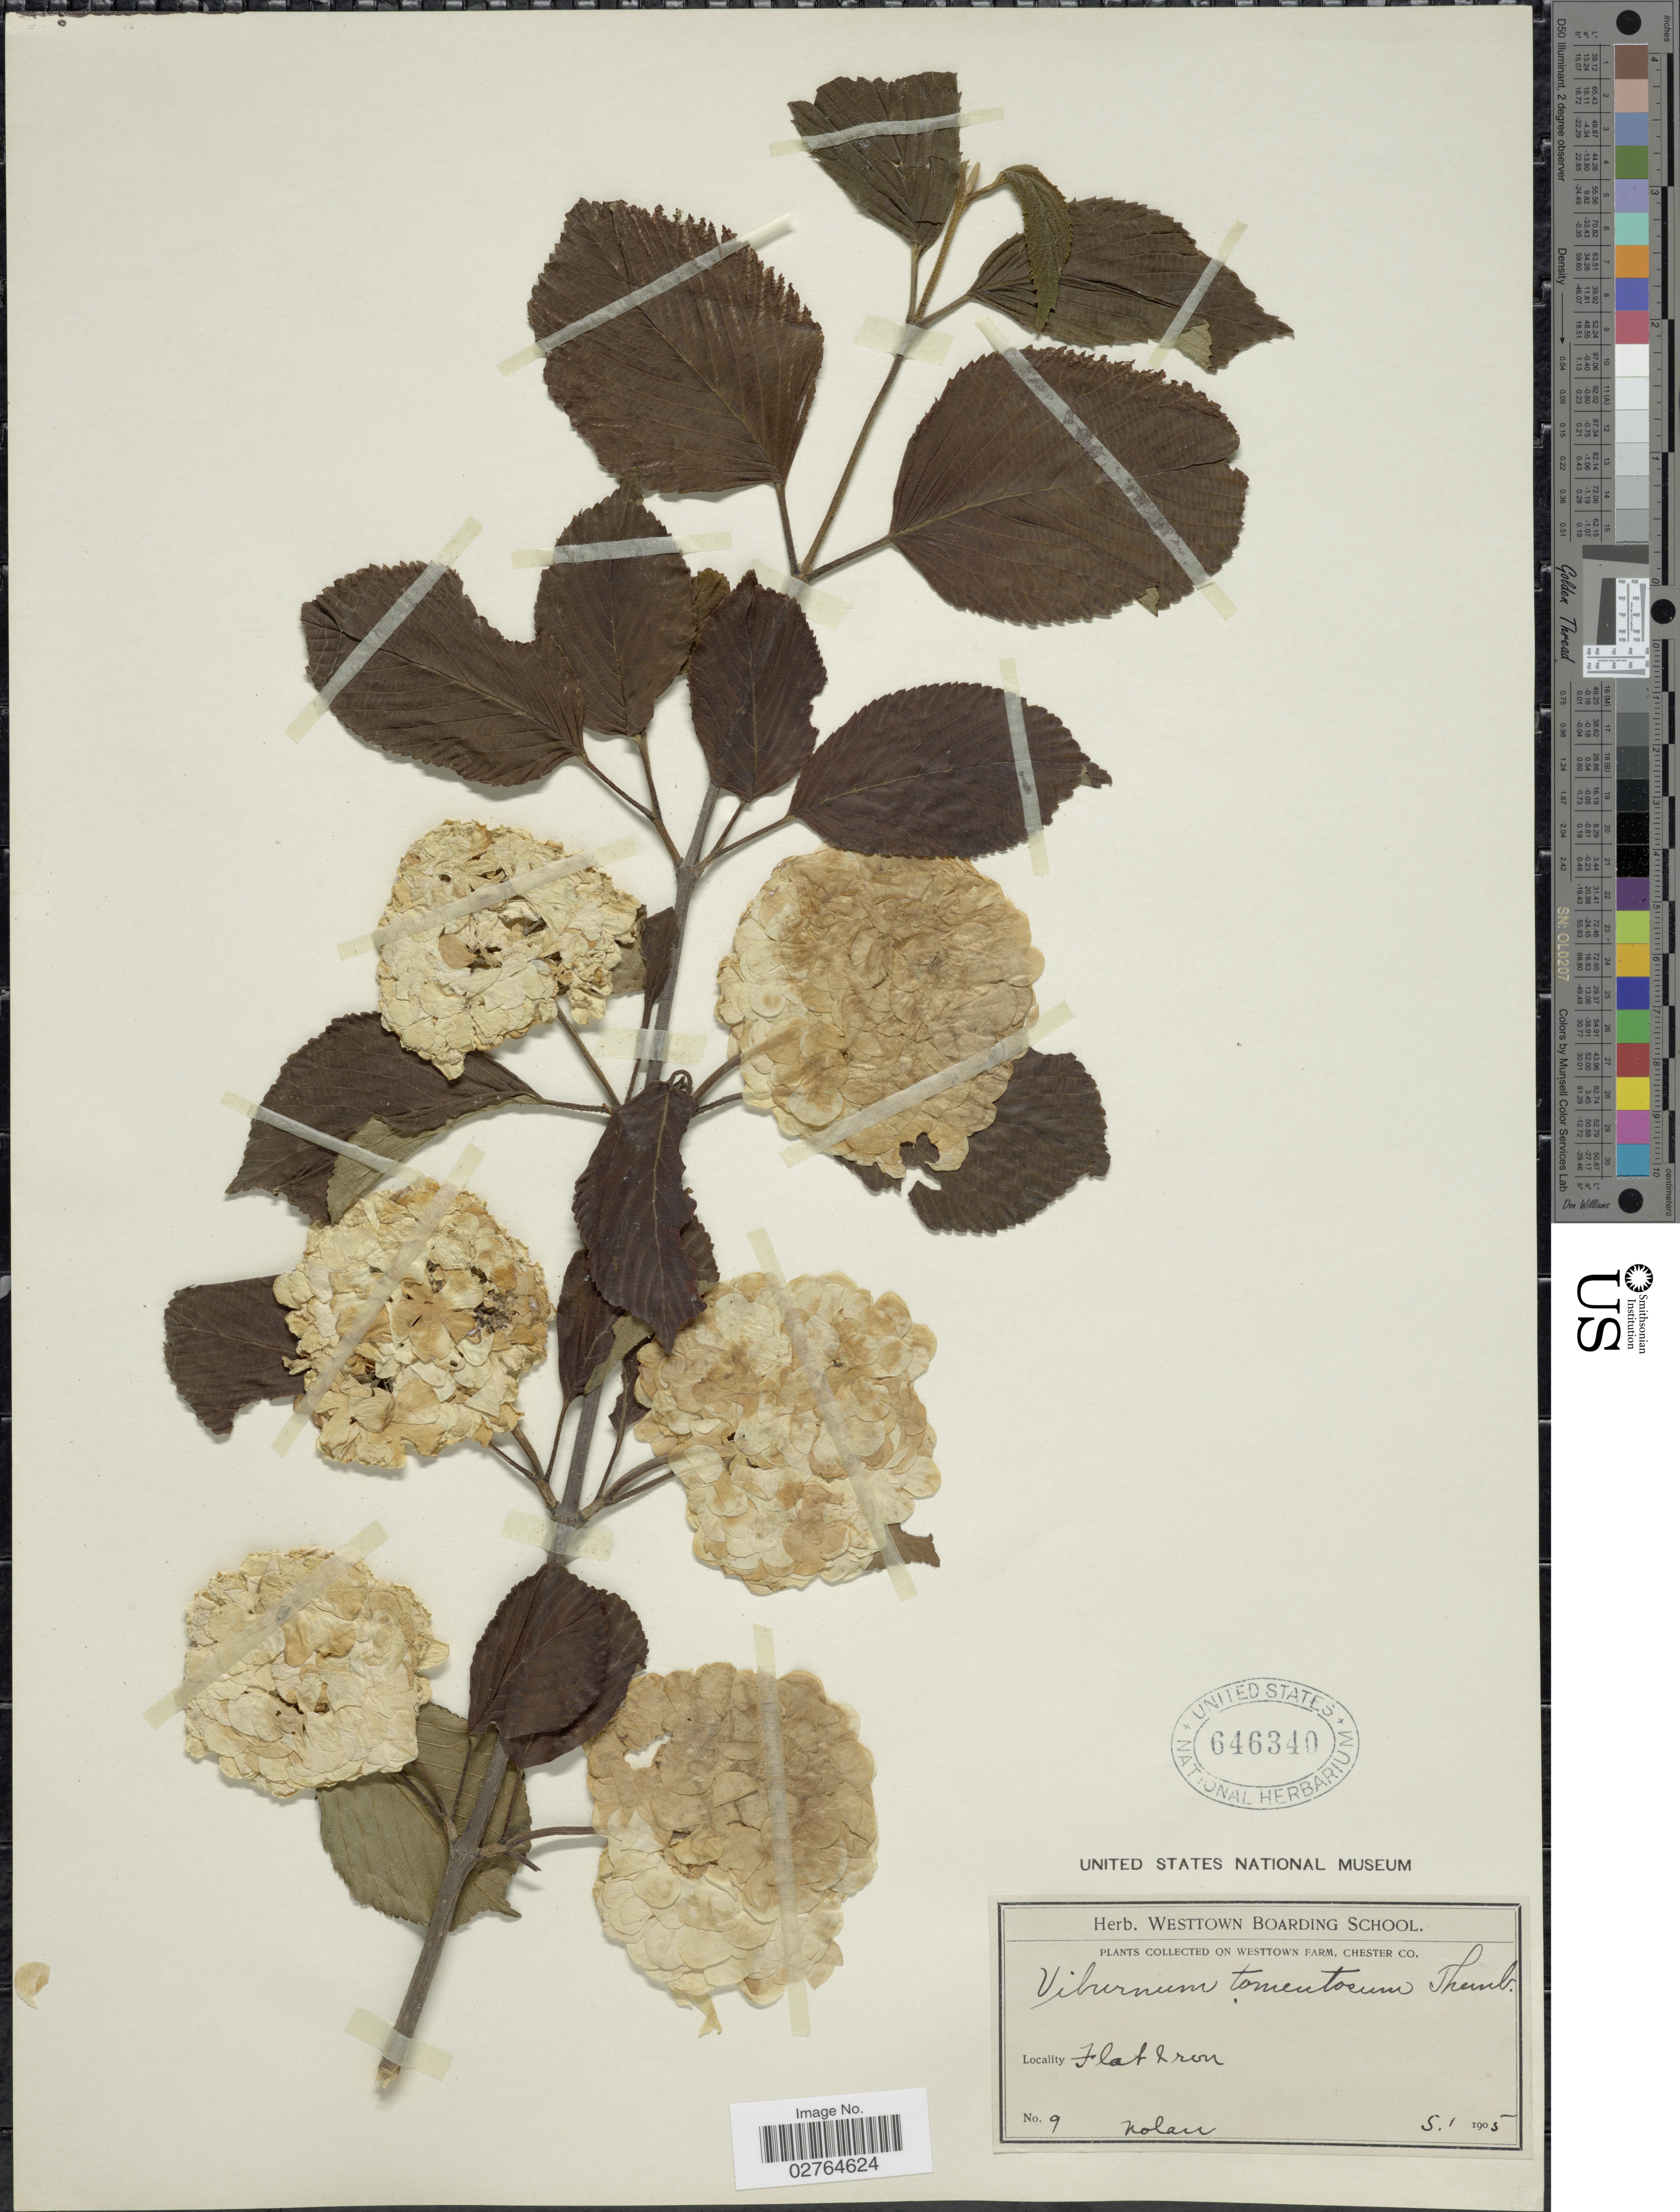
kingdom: Plantae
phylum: Tracheophyta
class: Magnoliopsida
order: Dipsacales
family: Viburnaceae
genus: Viburnum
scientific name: Viburnum tomentosum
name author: Thunb.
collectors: -. Nolan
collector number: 9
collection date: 1905-05-01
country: United States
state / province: Pennsylvania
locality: Westtown Farm, Chester Co., Flat Iron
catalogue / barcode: US 646340